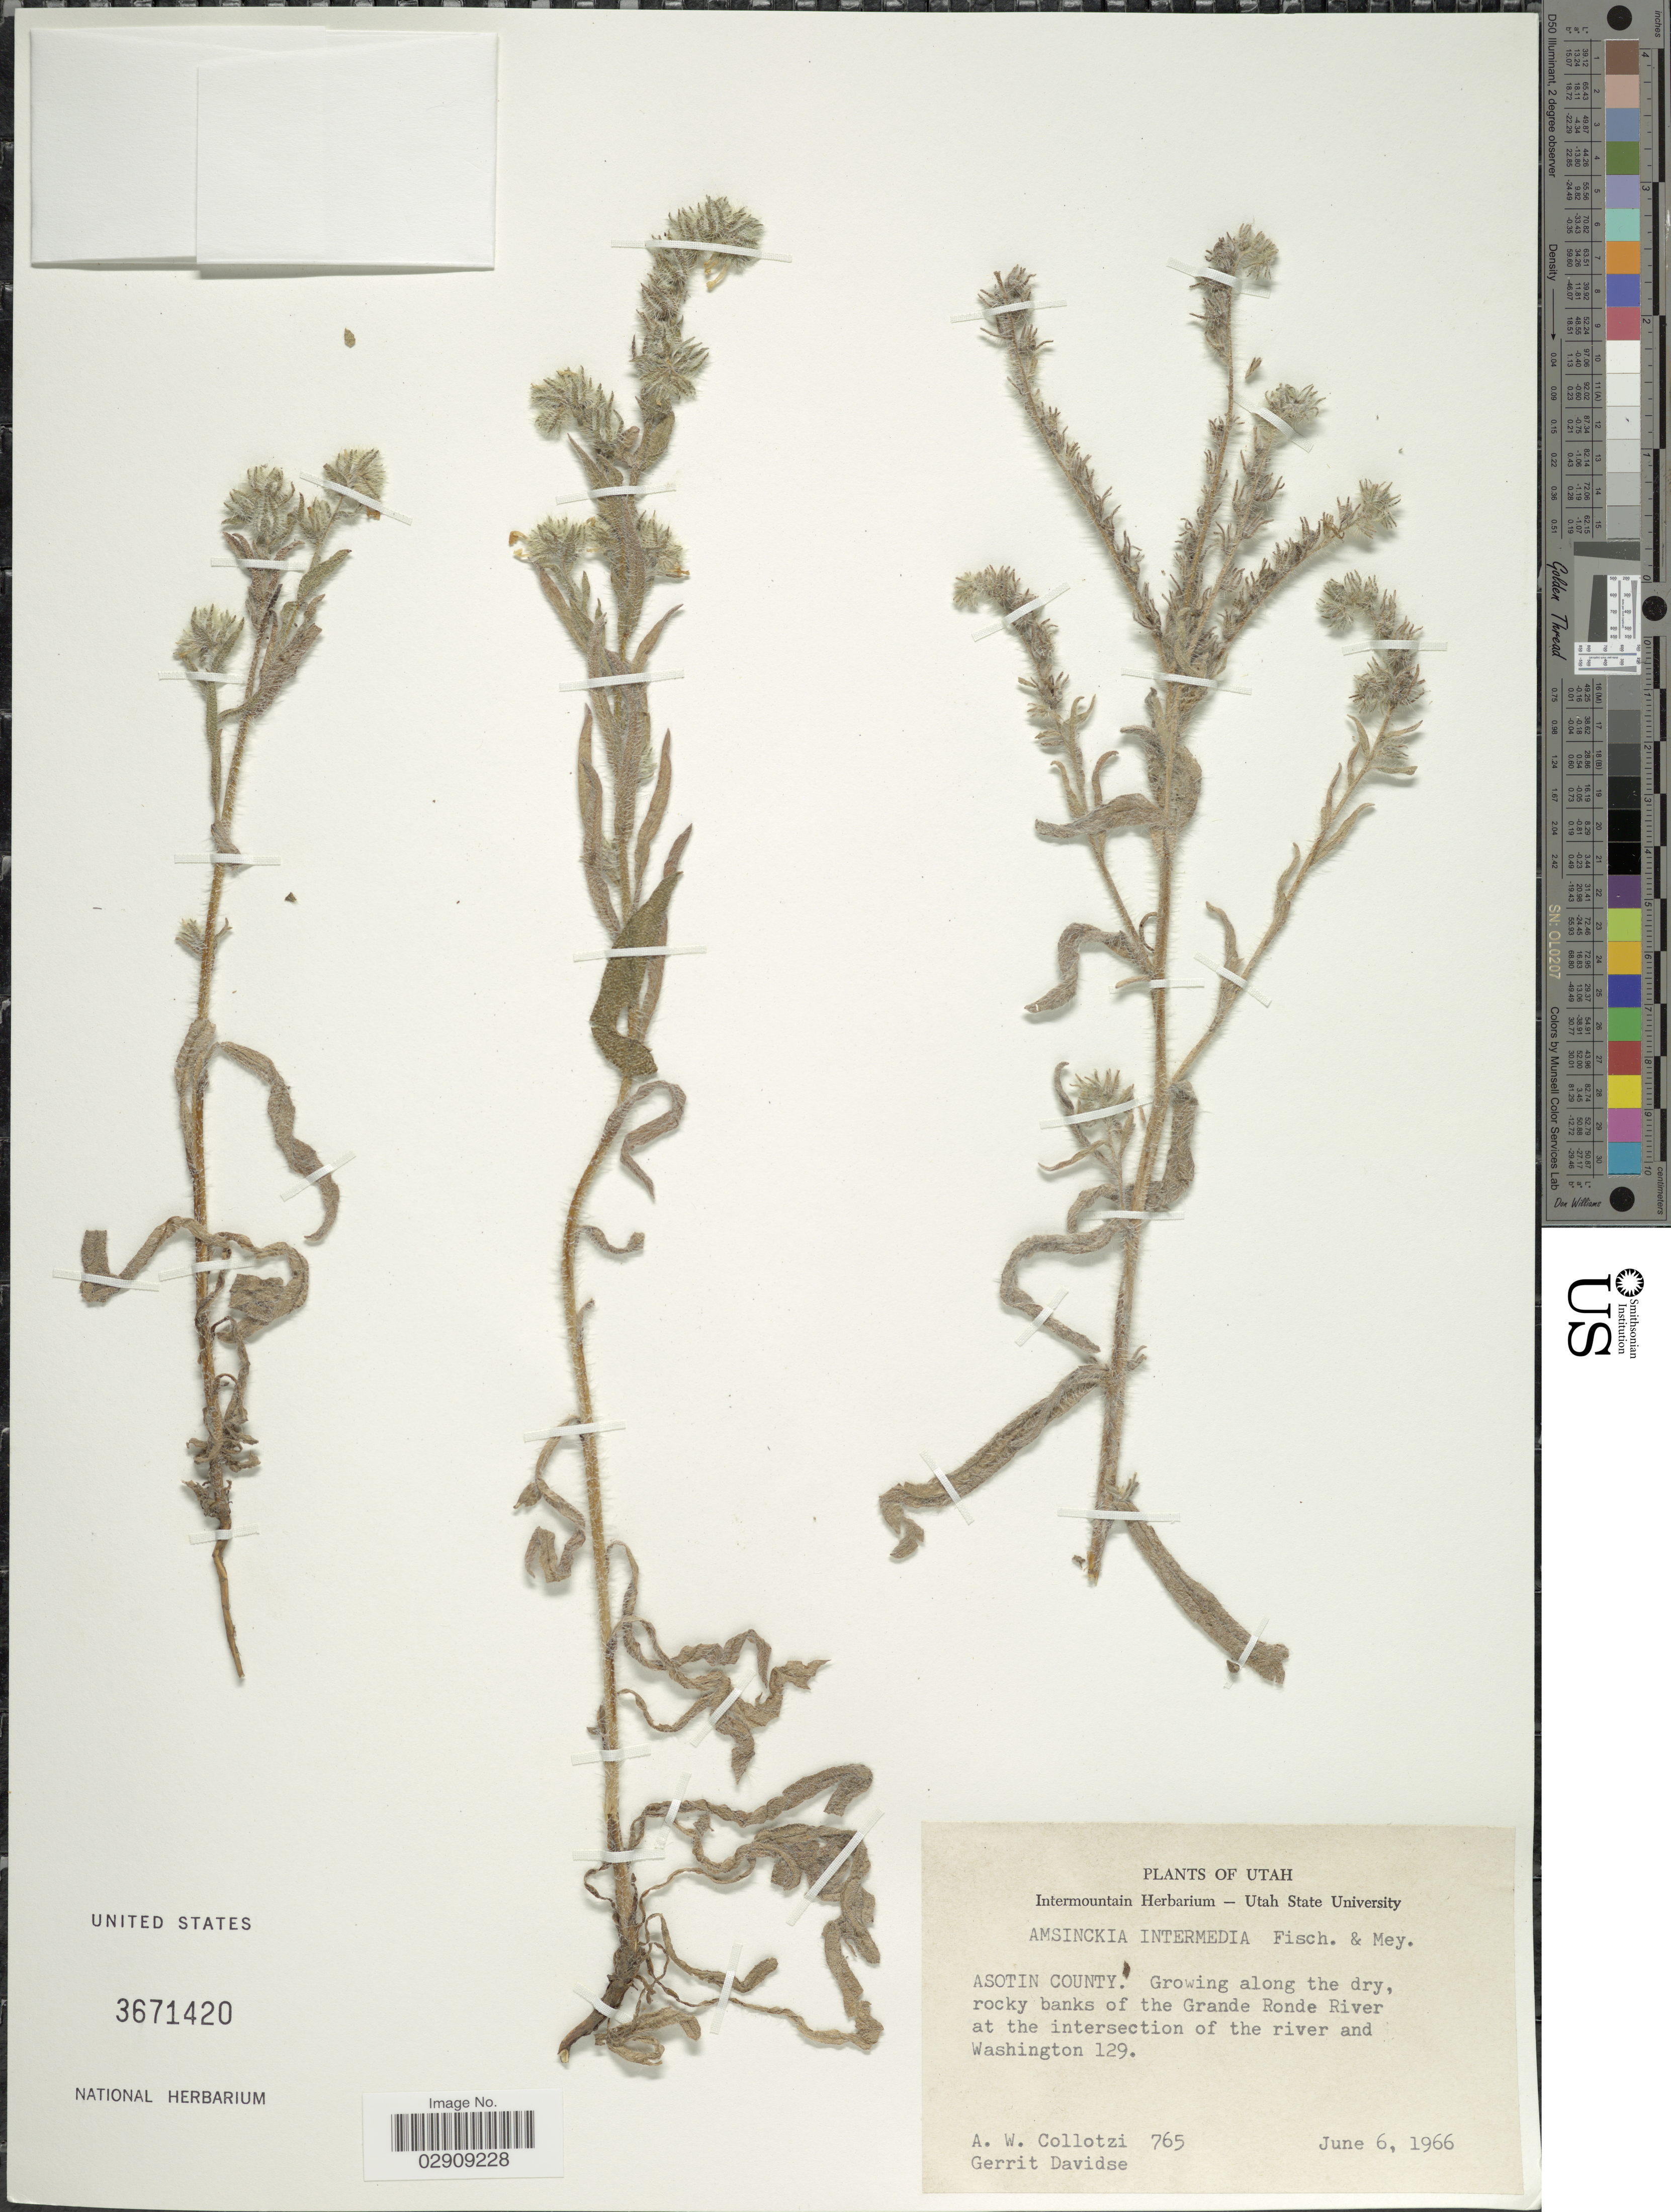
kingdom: Plantae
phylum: Tracheophyta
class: Magnoliopsida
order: Boraginales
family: Boraginaceae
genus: Amsinckia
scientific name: Amsinckia menziesii var. intermedia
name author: (Fisch. & C.A. Mey.) Ganders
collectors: A. W. Collotzi & G. Davidse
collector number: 765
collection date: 1966-06-06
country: United States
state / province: Utah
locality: Asotin County. Rocky banks of the Grande Ronde River at the intersection of the river and Washington 129.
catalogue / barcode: US 3671420